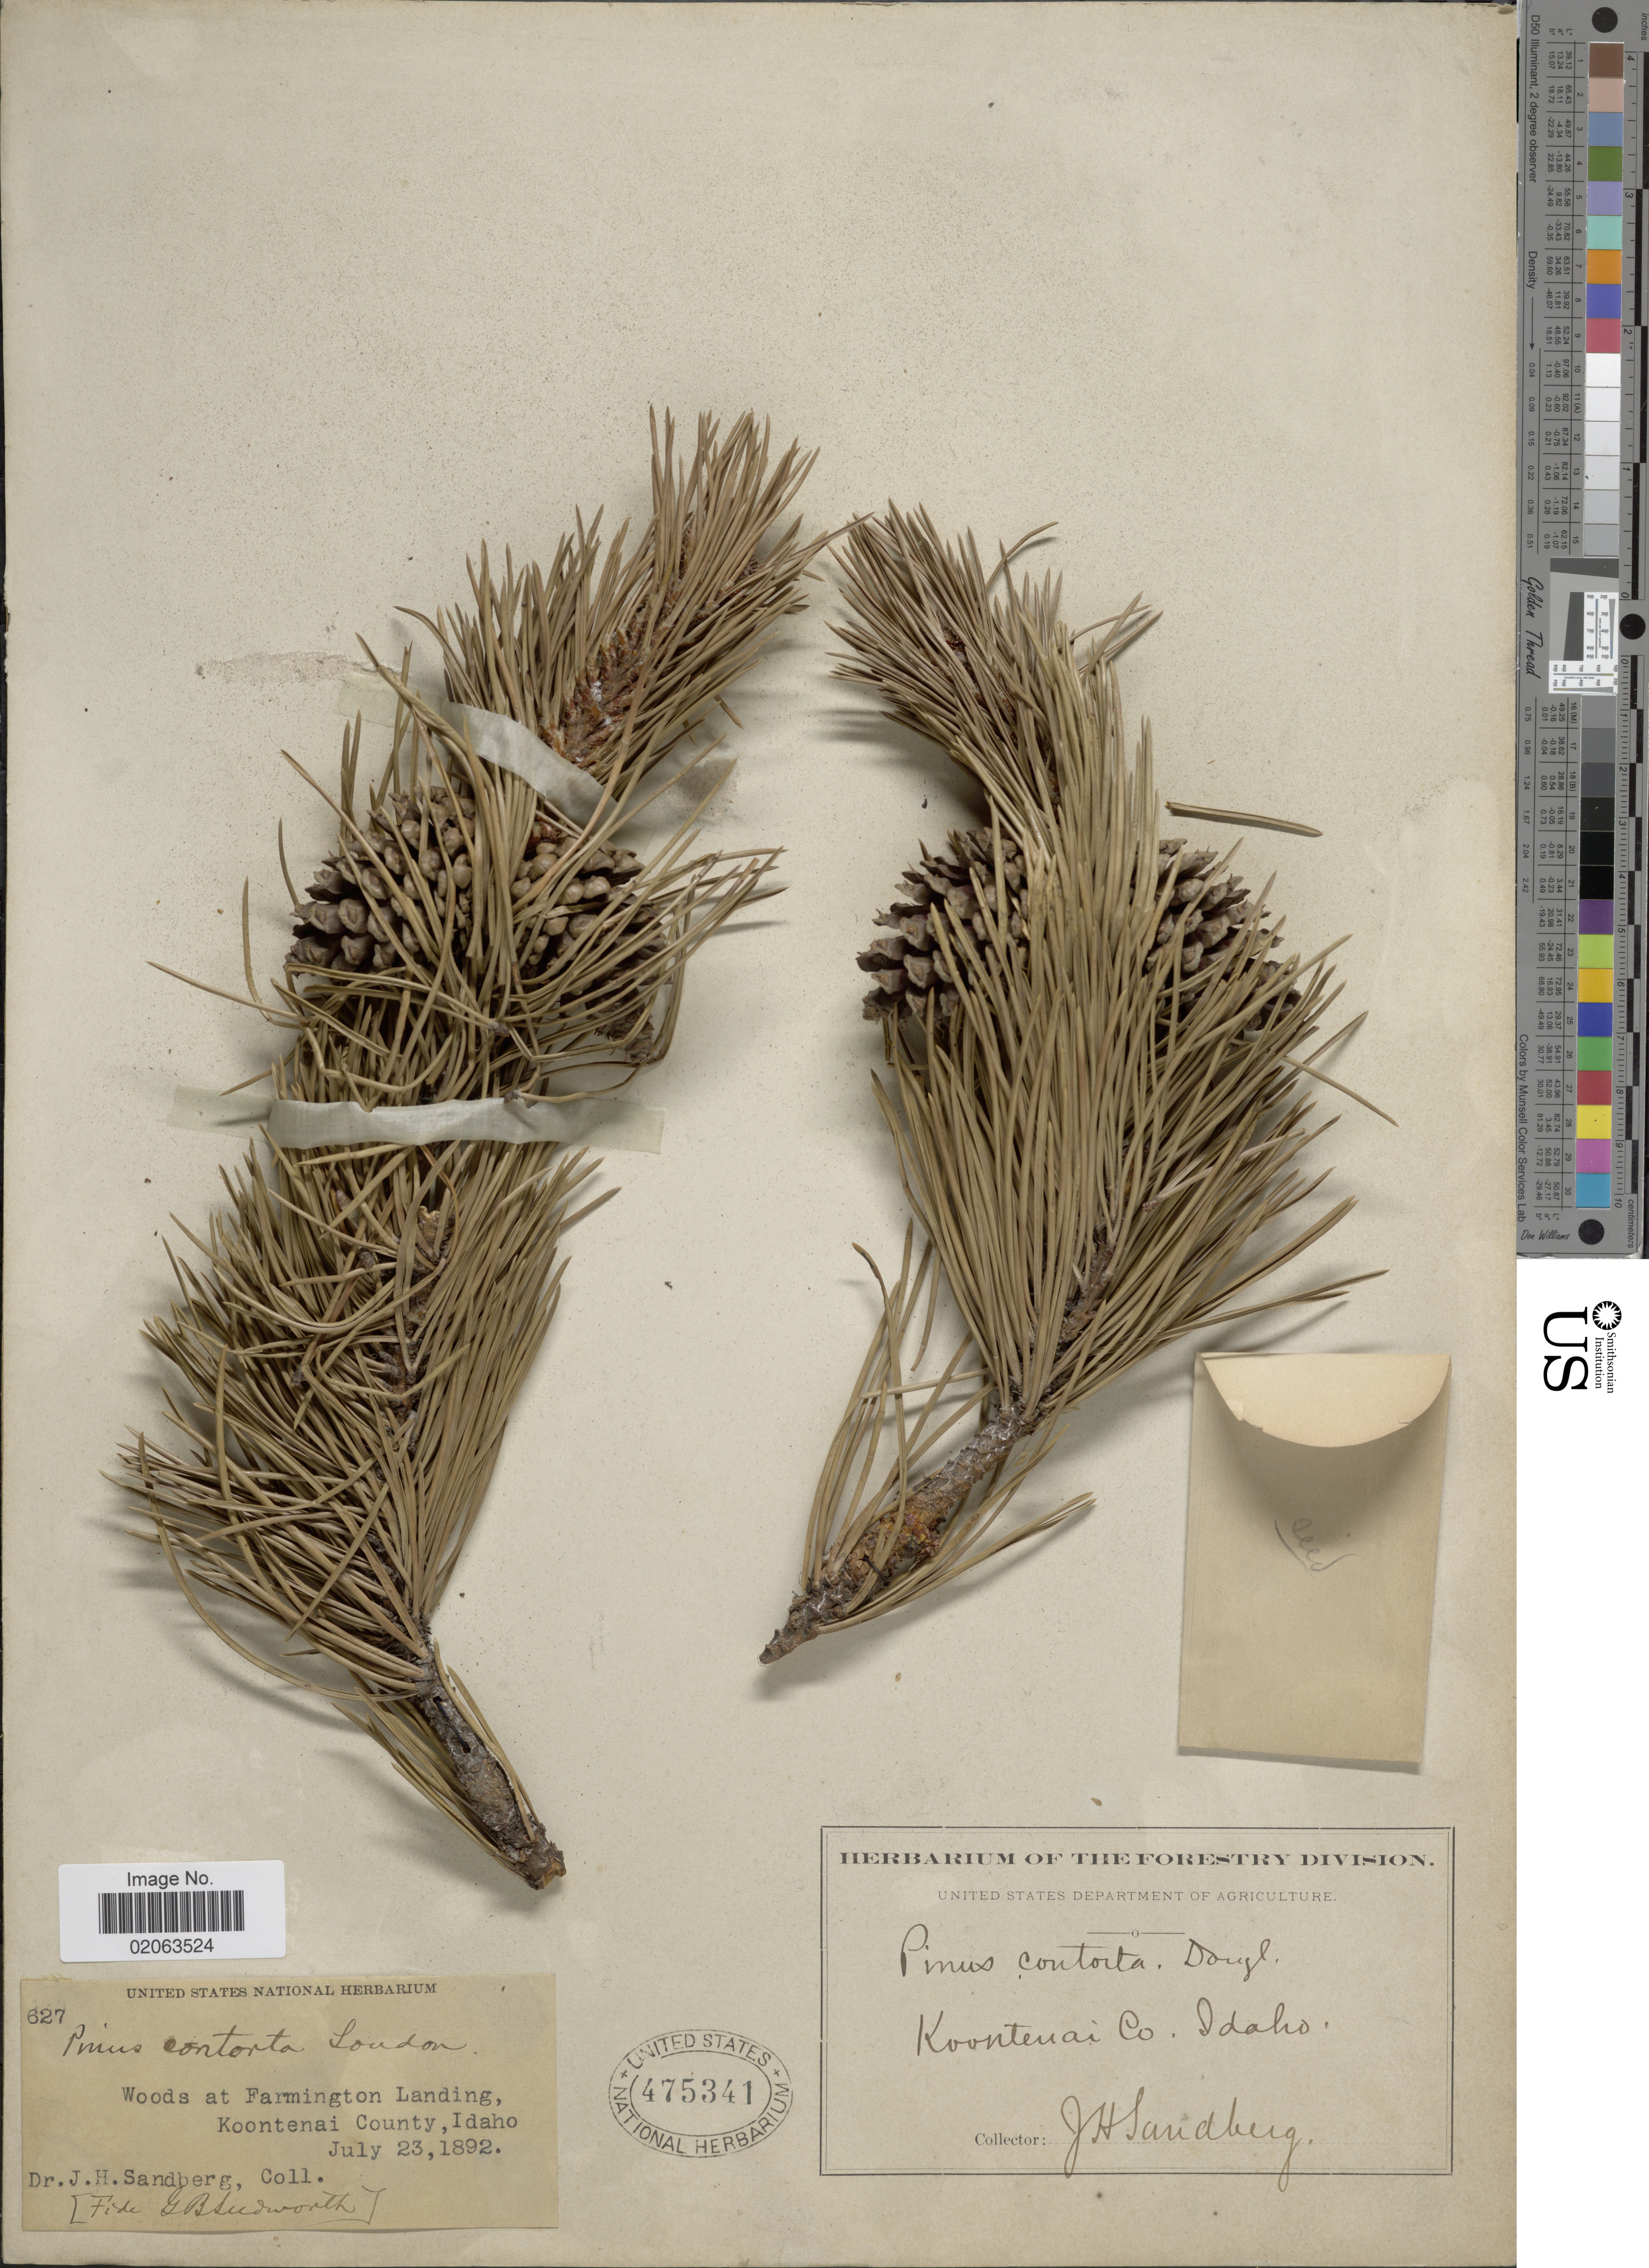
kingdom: Plantae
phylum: Tracheophyta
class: Pinopsida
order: Pinales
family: Pinaceae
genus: Pinus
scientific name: Pinus contorta var. latifolia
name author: Engelm. ex S. Watson in C. King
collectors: J. H. Sandberg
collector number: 627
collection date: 1892-07-23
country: United States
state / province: Idaho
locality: Koontenai Co. Idaho. Woods at Farmington Landing, Koontenai County, Idaho.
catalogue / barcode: US 475341